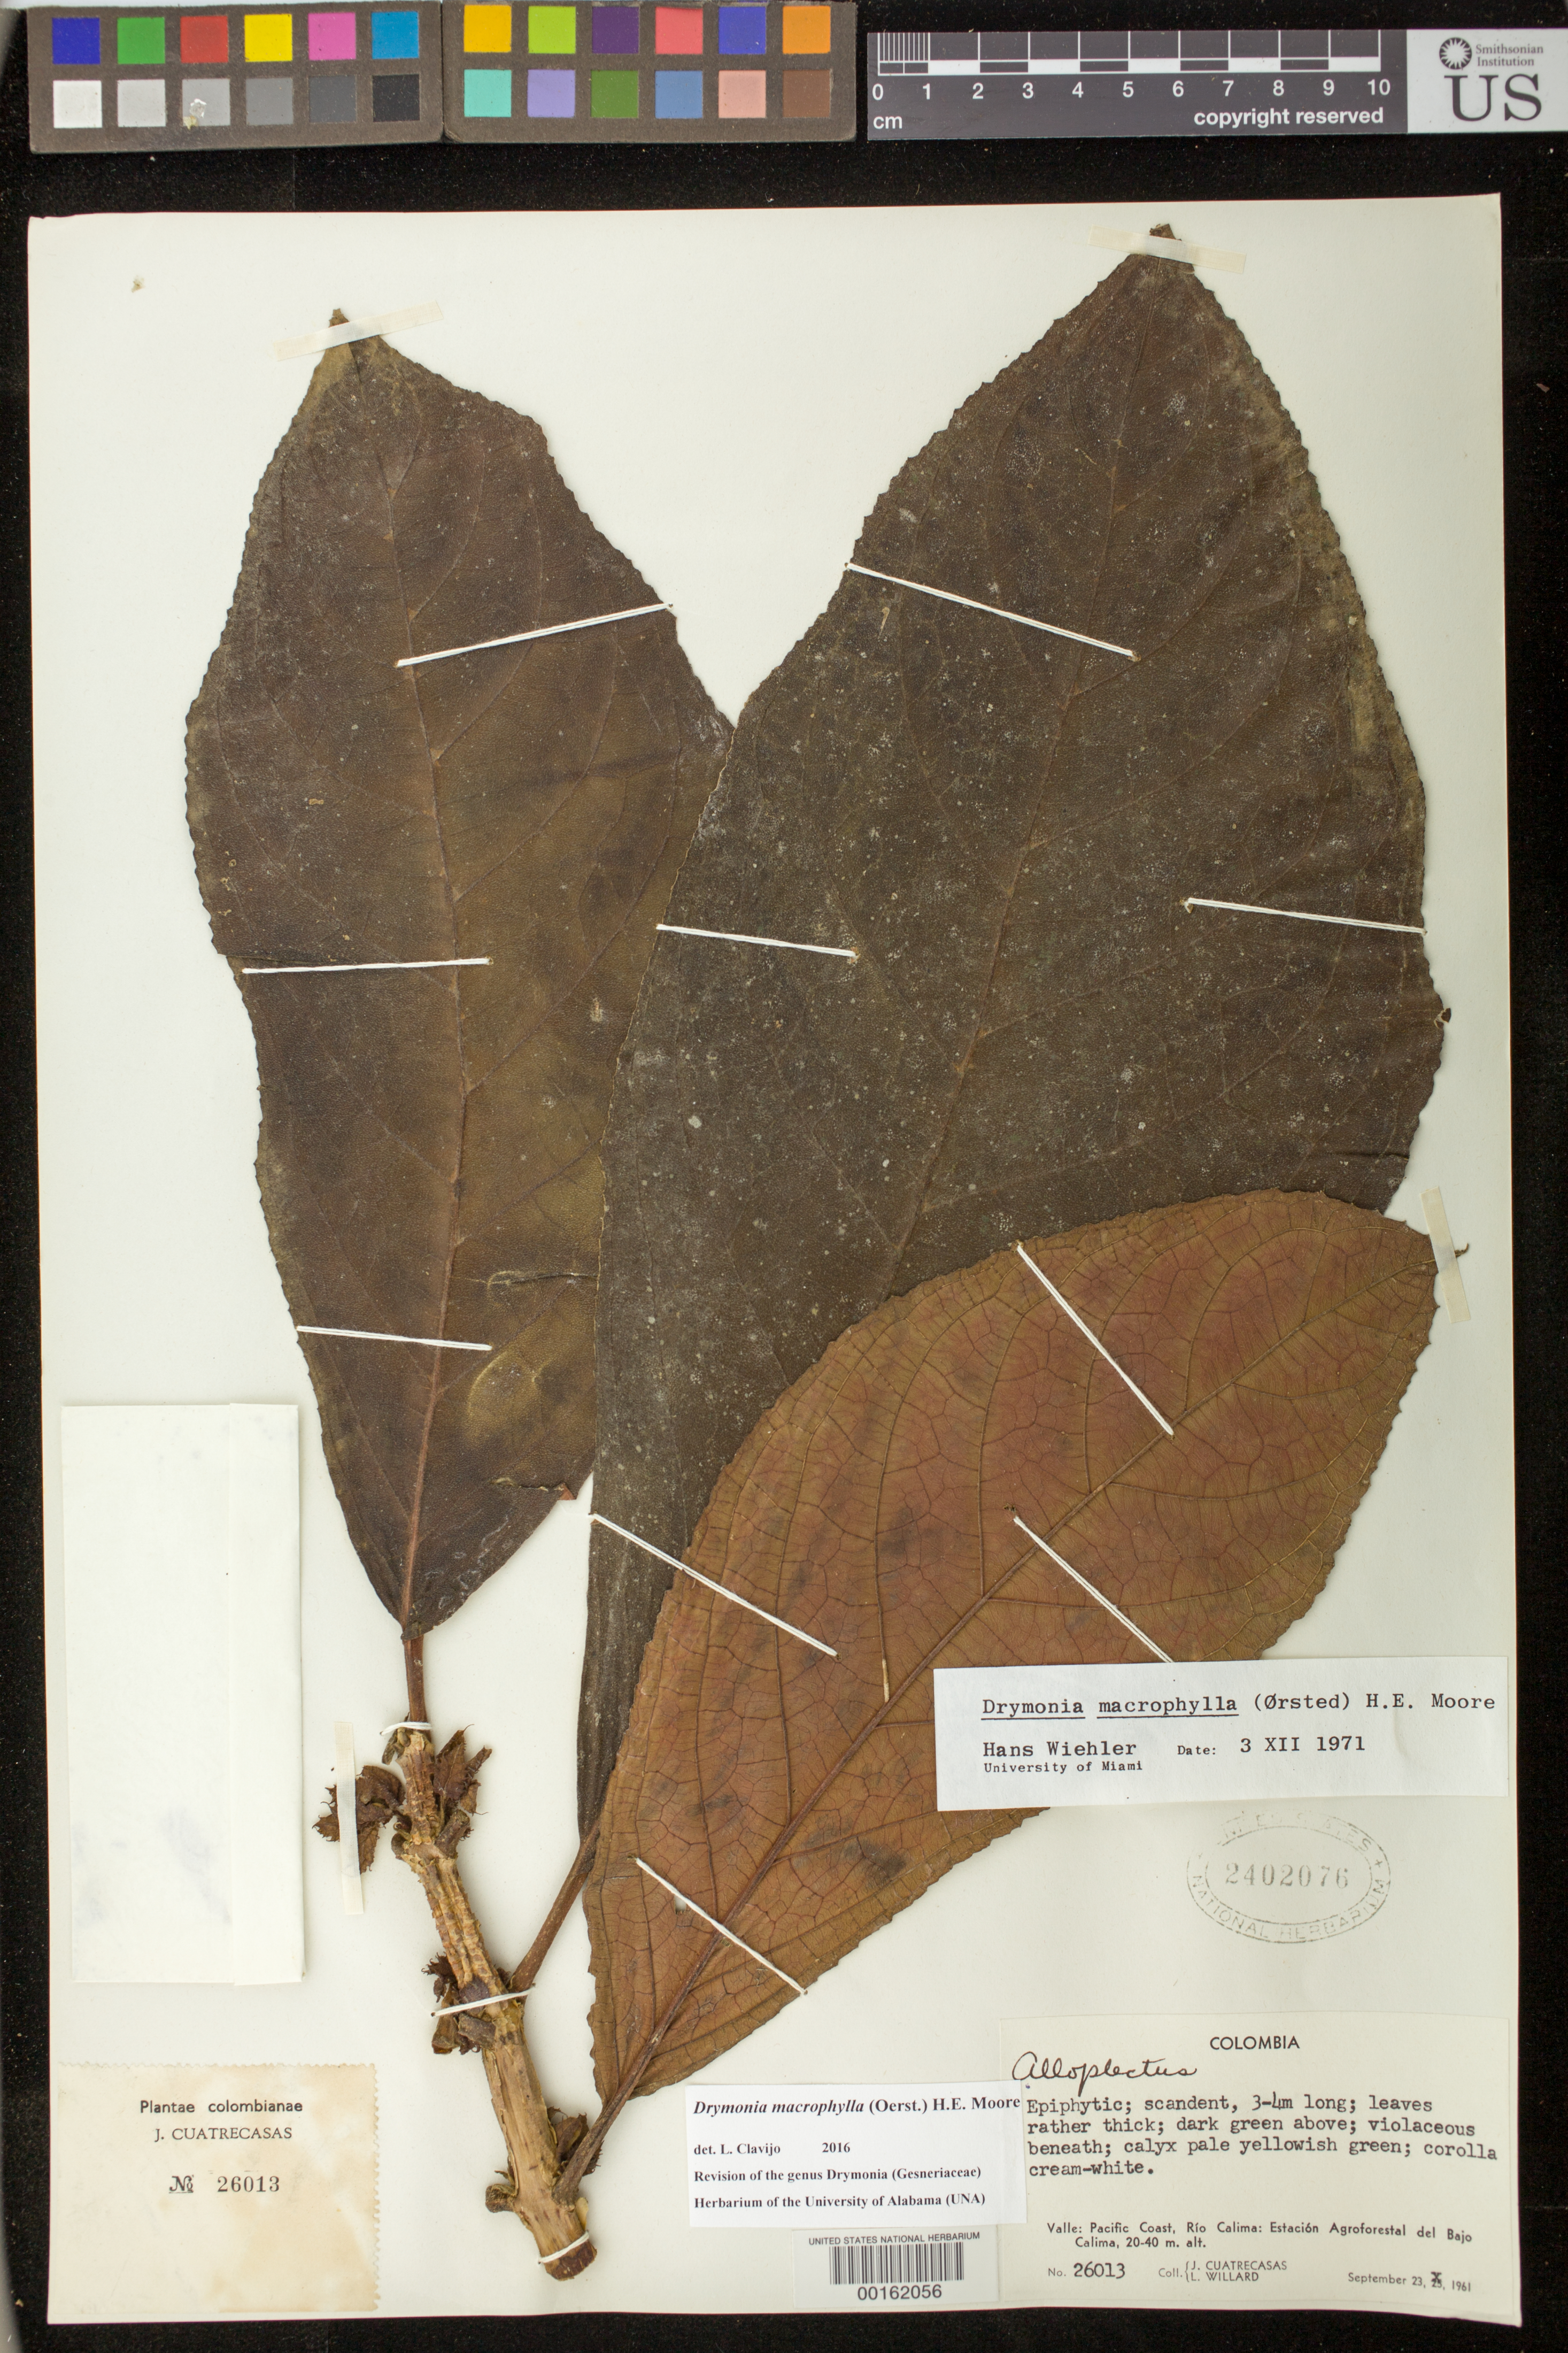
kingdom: Plantae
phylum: Tracheophyta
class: Magnoliopsida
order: Lamiales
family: Gesneriaceae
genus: Drymonia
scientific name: Drymonia macrophylla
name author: (Oerst.) H.E. Moore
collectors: J. Cuatrecasas & L. Willard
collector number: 26013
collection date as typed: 23 Sep 1961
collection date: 1961-09-23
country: Colombia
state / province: Valle del Cauca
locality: Pacific coast, Rio Calima, Estacion Agroforestal del Bajo Calima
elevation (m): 20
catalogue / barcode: US 2402076